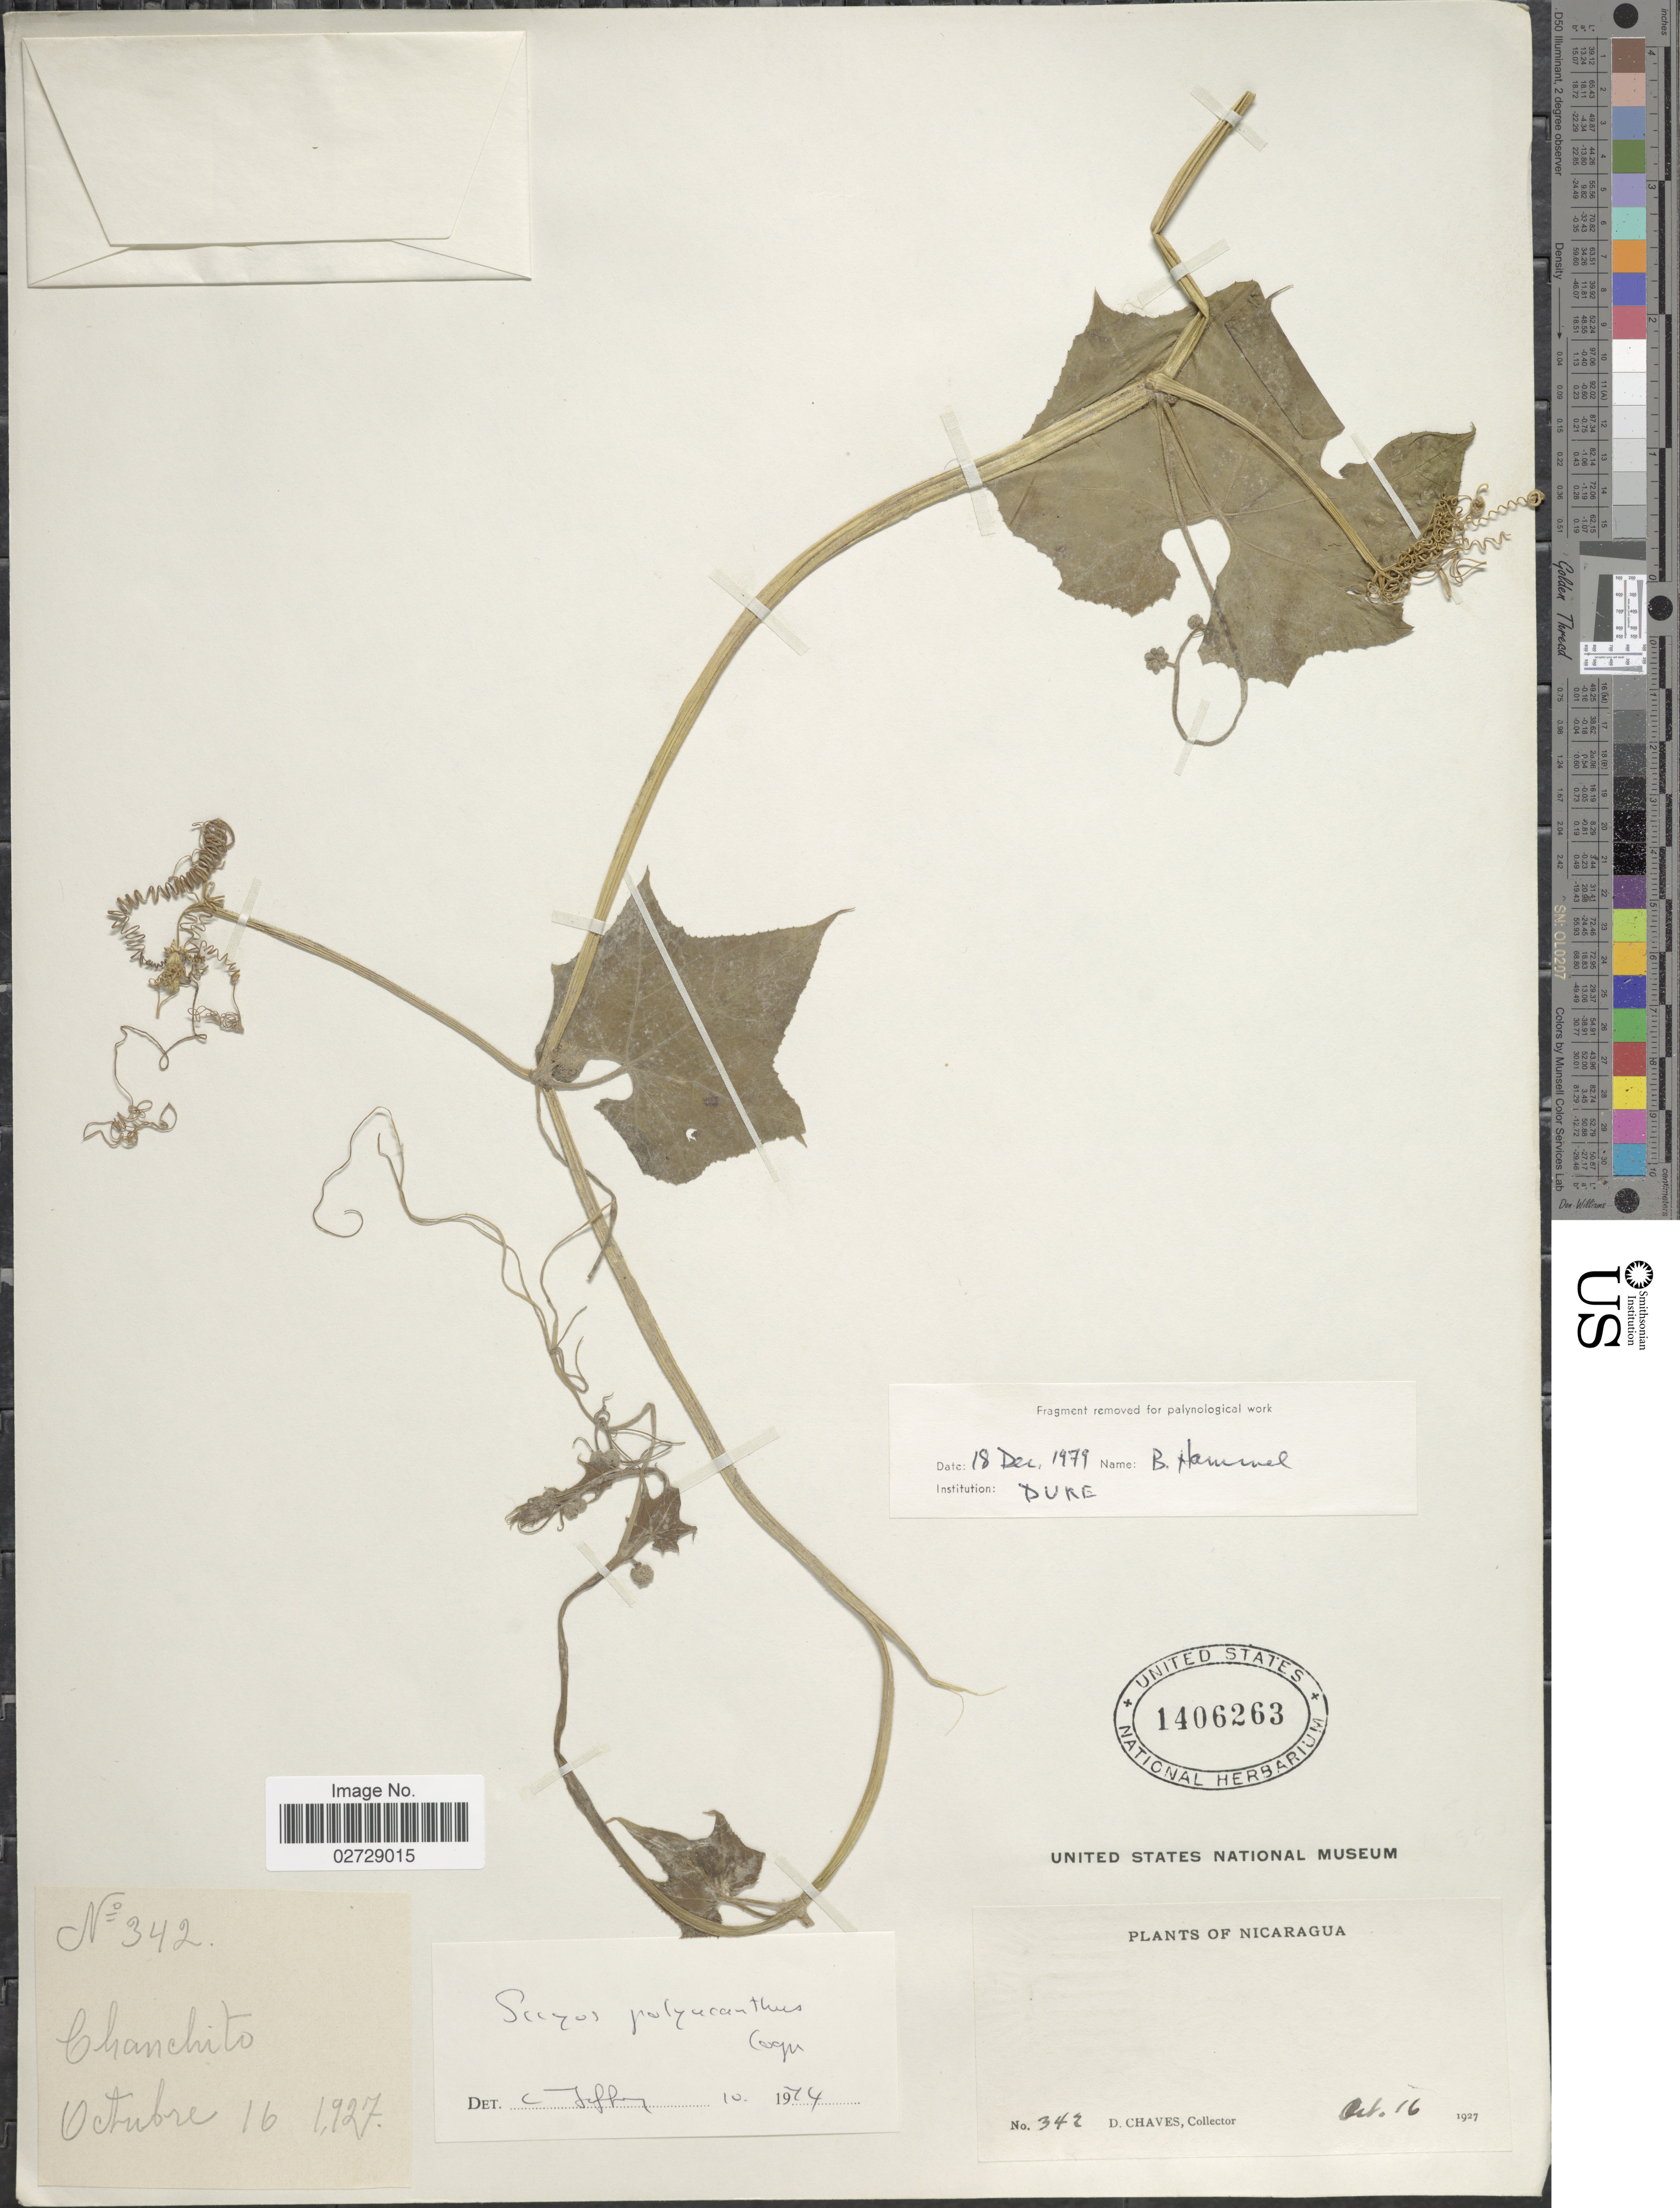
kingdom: Plantae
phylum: Tracheophyta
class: Magnoliopsida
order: Cucurbitales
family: Cucurbitaceae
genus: Sicyos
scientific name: Sicyos polyacanthos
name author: Cogn.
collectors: D. Chaves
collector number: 342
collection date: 1927-10-16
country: Nicaragua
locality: Chanchito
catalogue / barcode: US 1406263